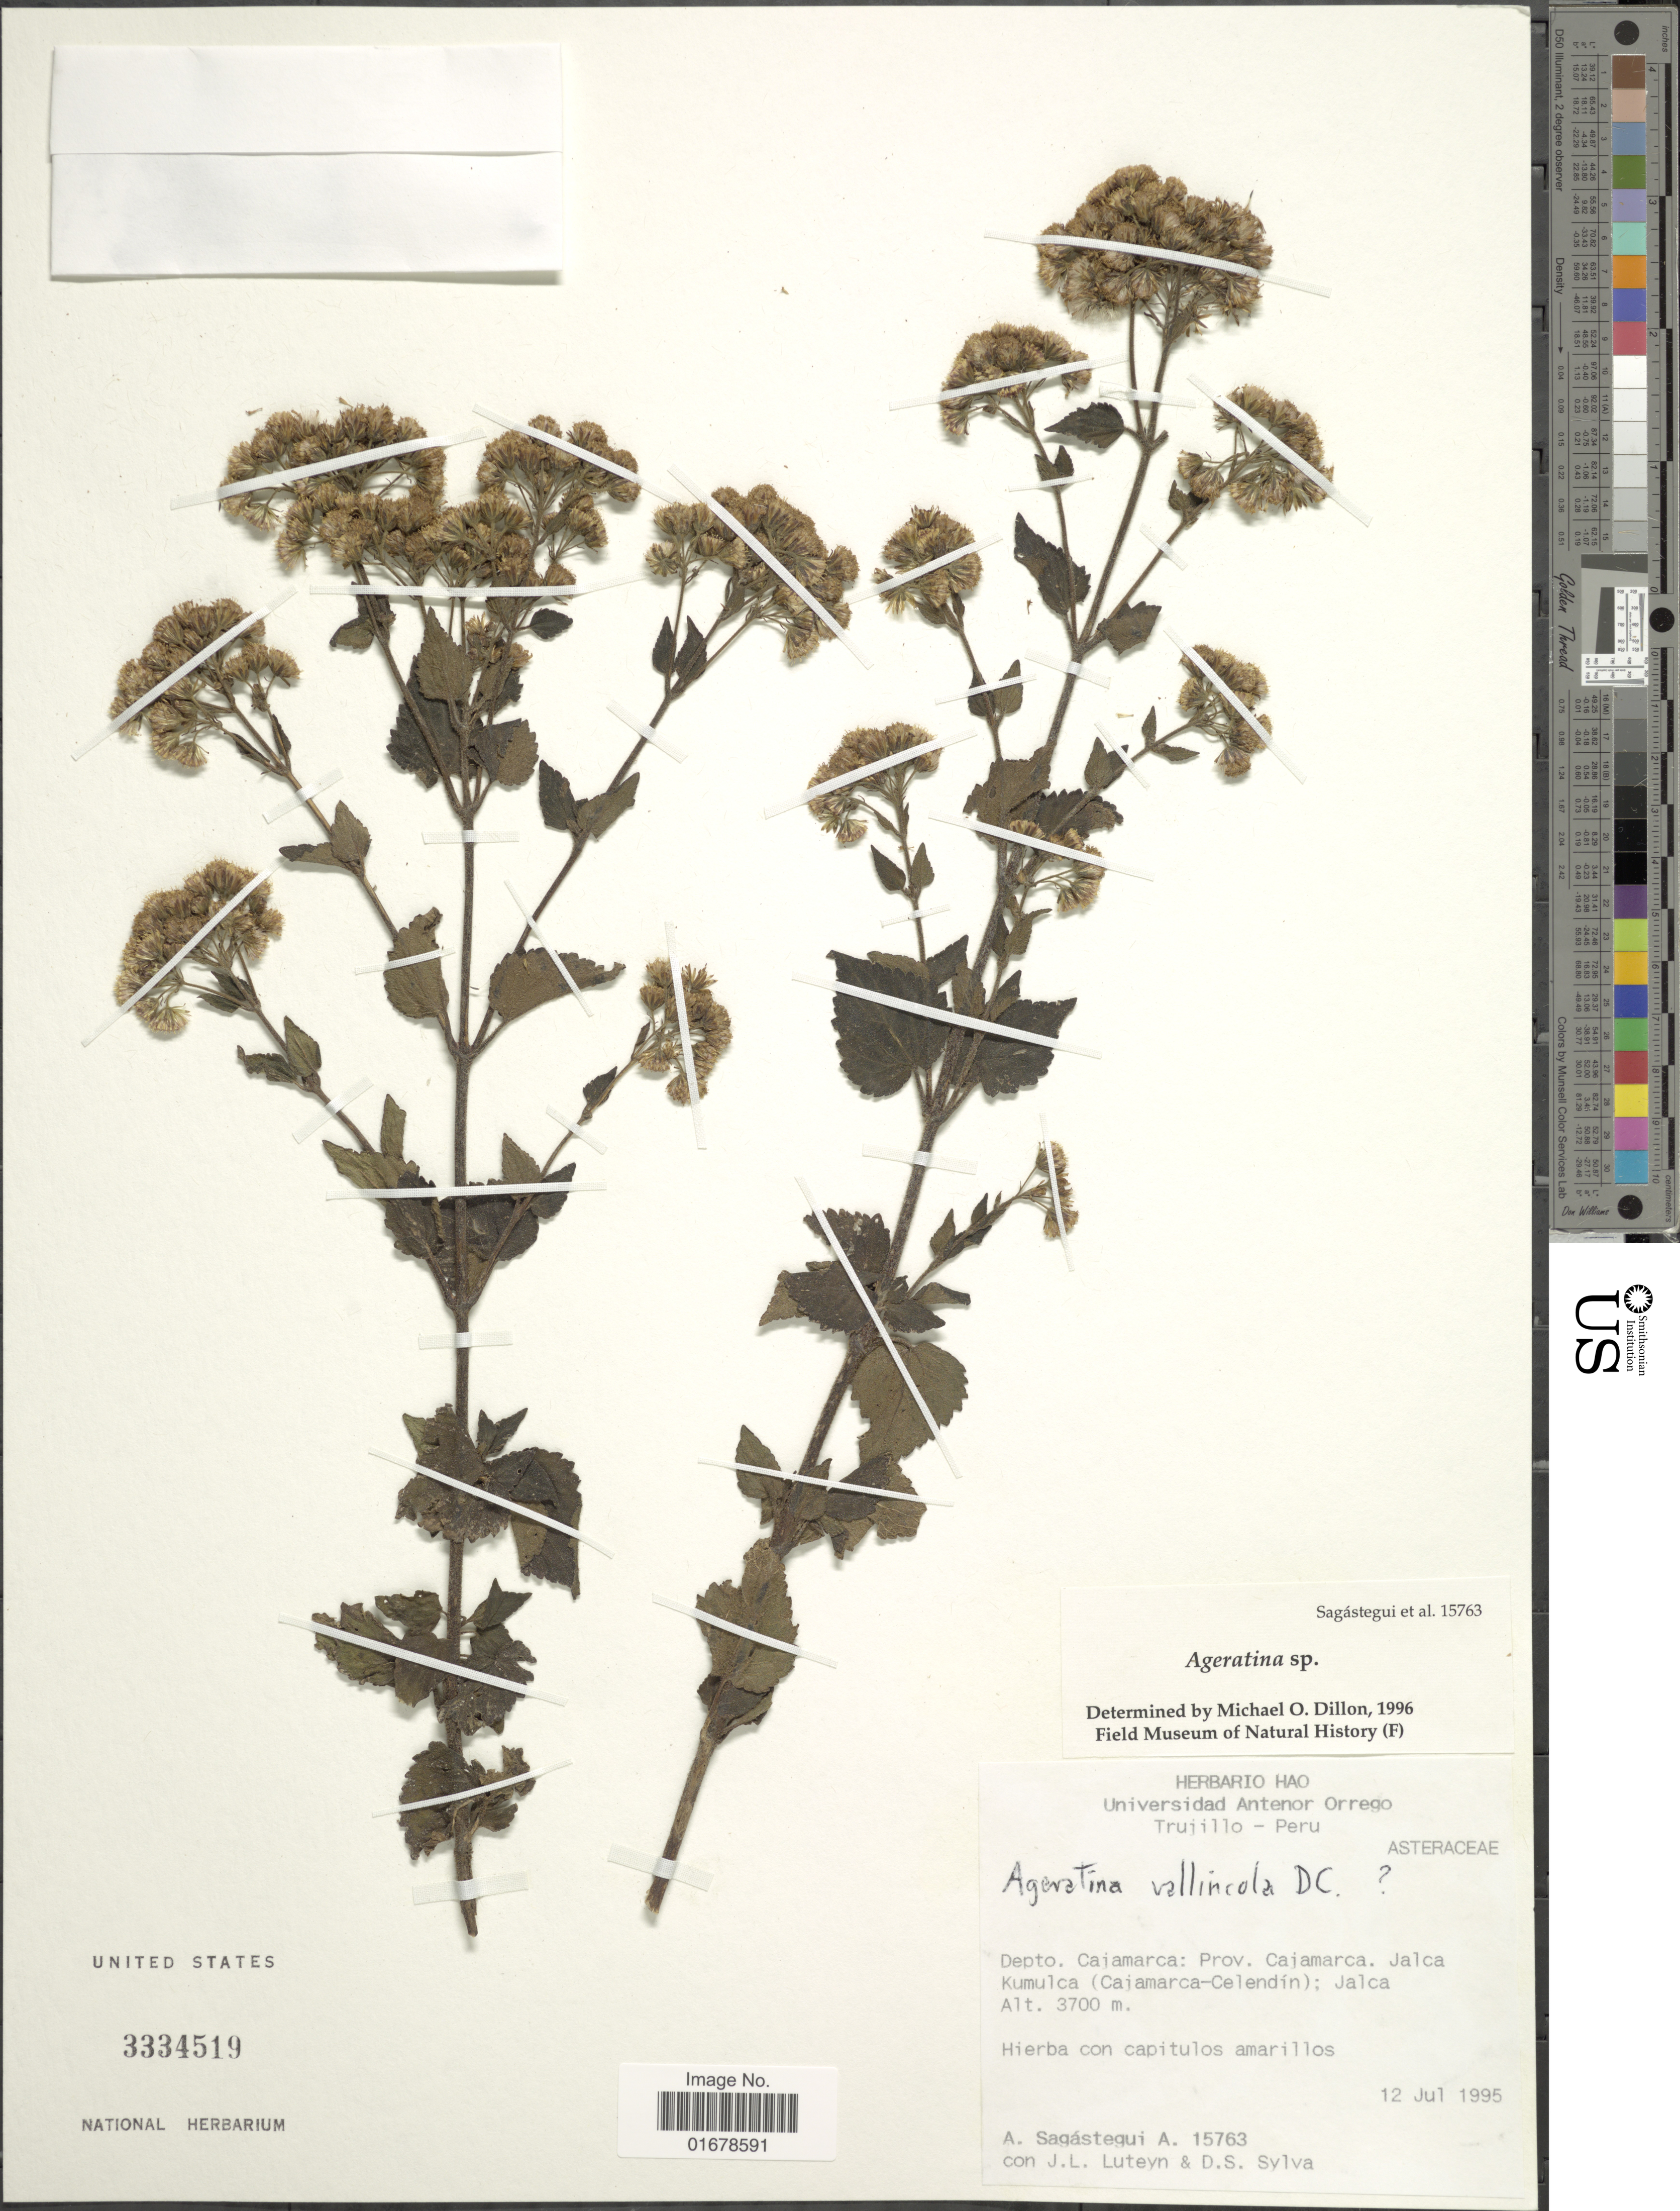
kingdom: Plantae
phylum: Tracheophyta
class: Magnoliopsida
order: Asterales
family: Asteraceae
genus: Ageratina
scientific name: Ageratina vallincola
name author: (DC.) R.M. King & H. Rob.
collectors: A. Sagástegui A., J. L. Luteyn & D. Sylva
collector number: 15763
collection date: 1995-07-12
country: Peru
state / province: Cajamarca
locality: Depto. Cajamarca: Prov. Cajamarca, Jalca Jumulca (Cajamarca-Celendin); Jalca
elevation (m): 3700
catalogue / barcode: US 3334519